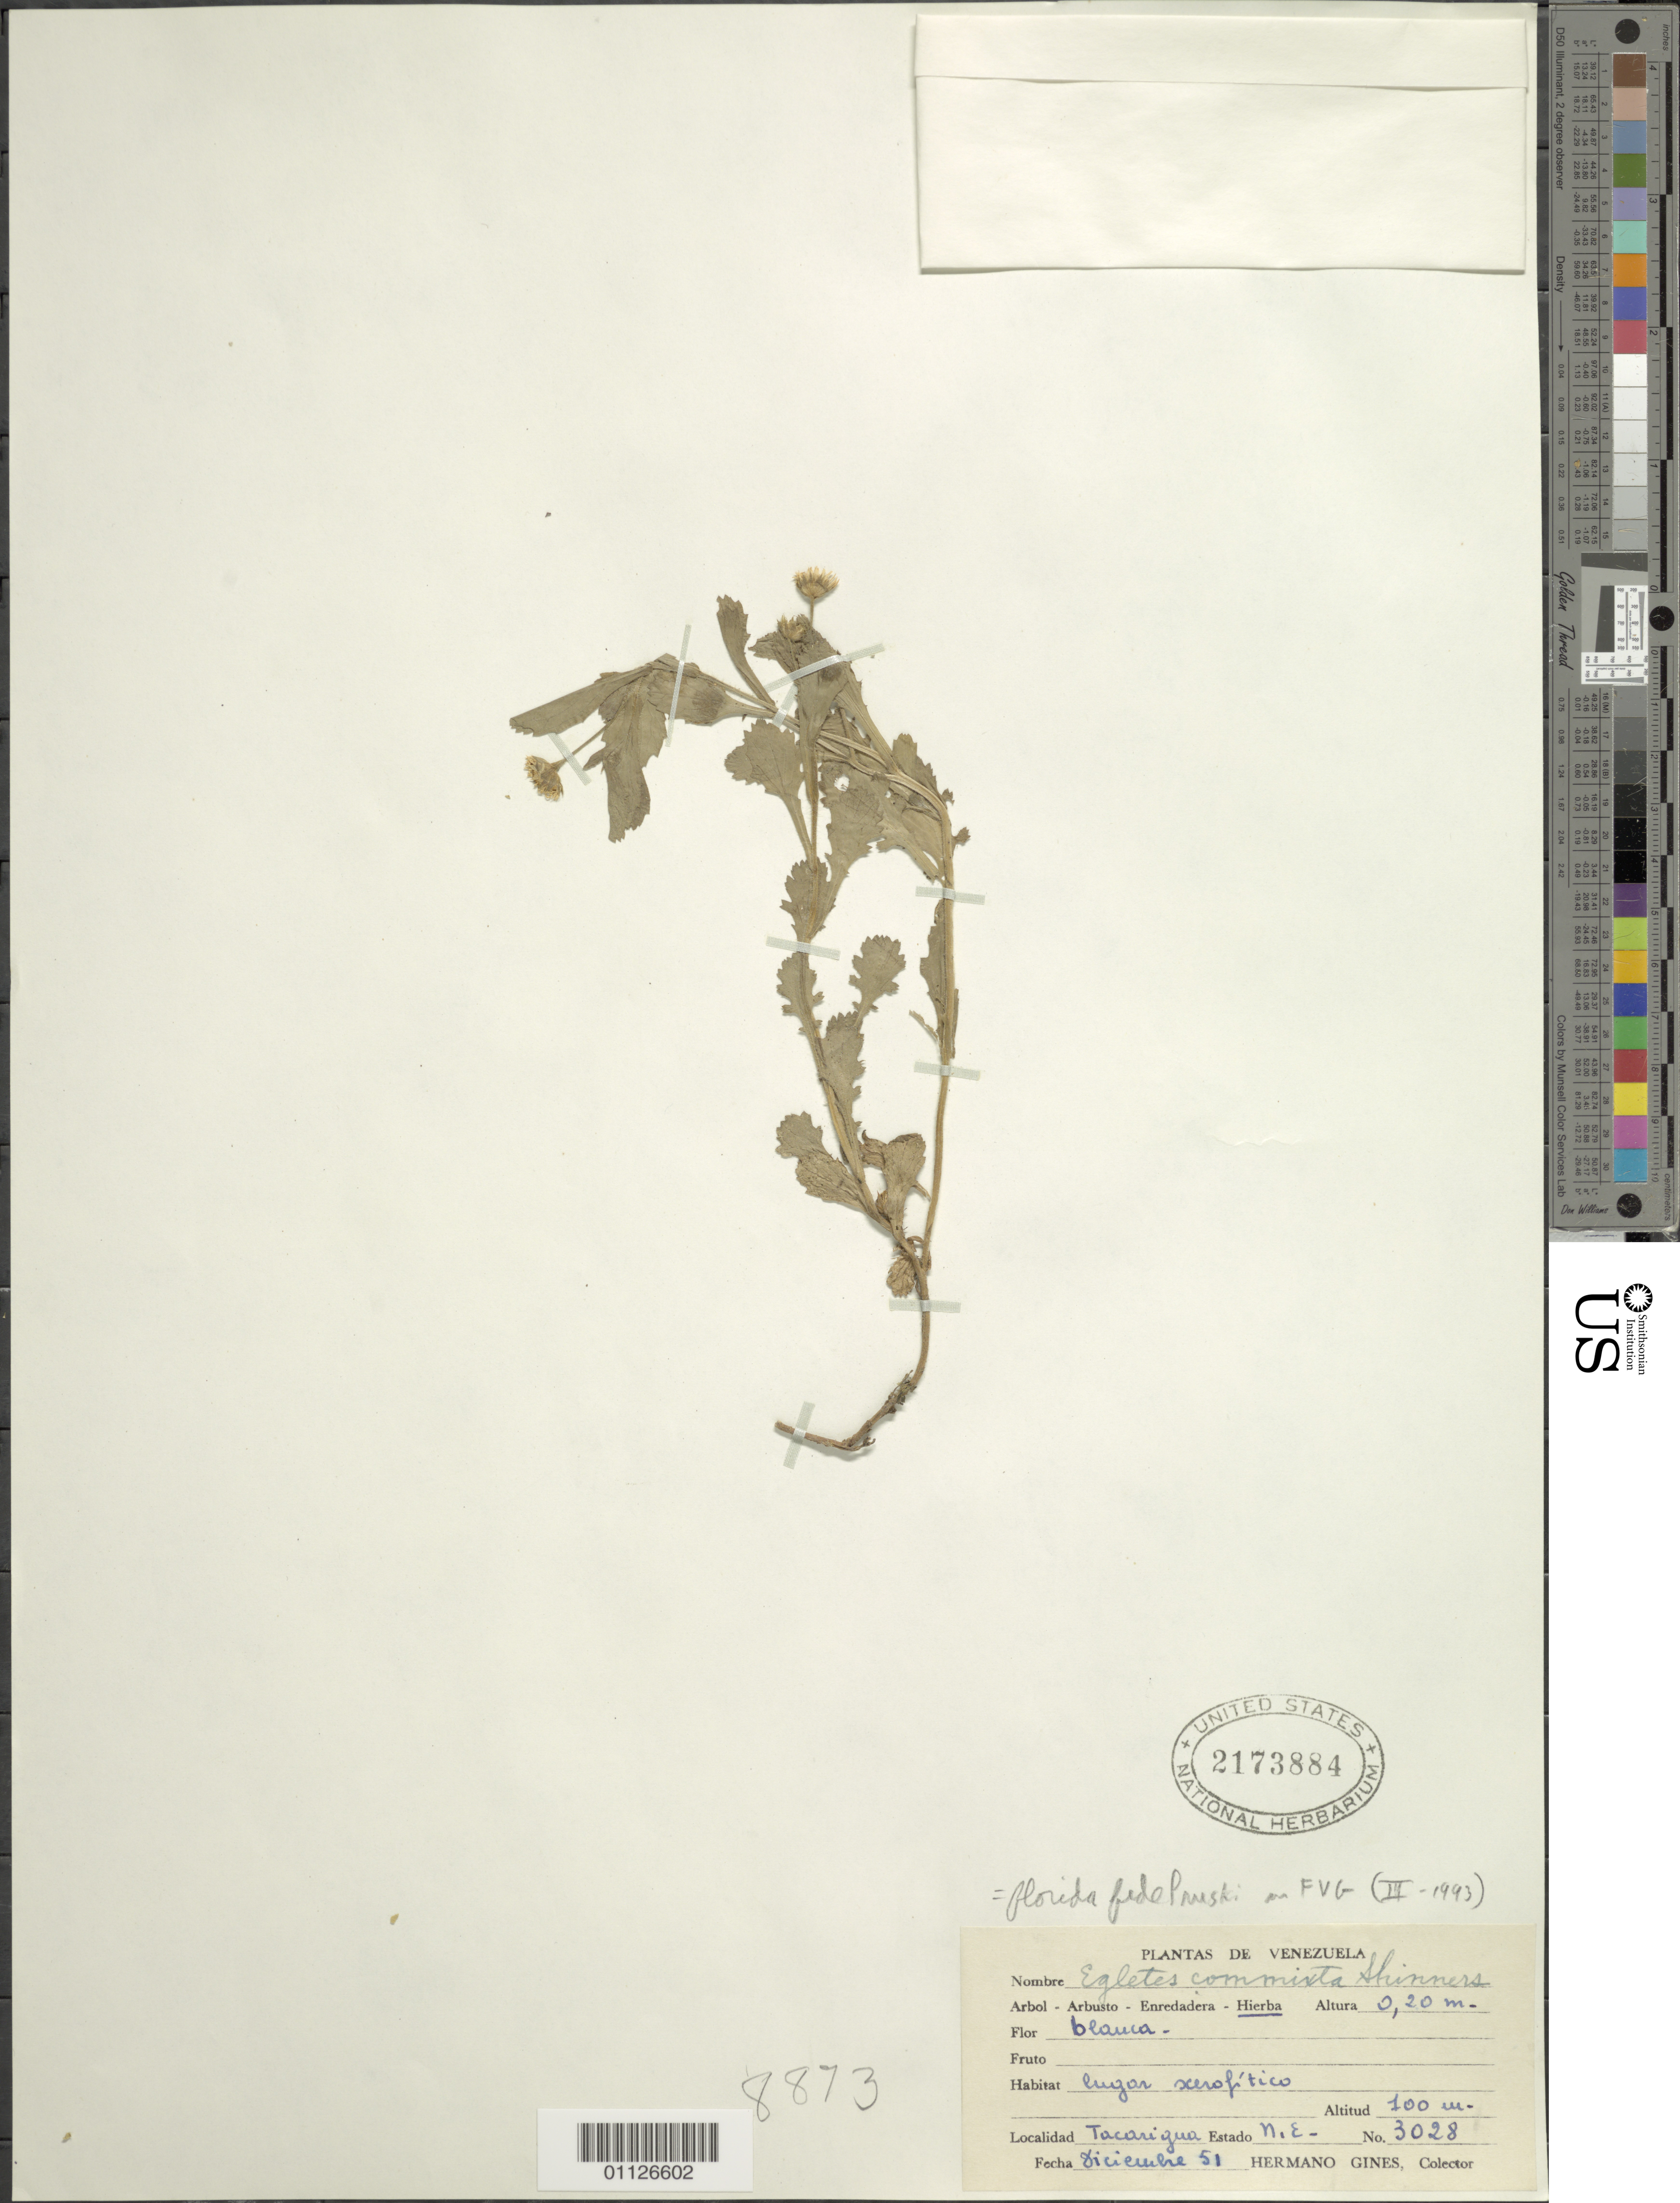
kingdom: Plantae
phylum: Tracheophyta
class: Magnoliopsida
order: Asterales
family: Asteraceae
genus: Egletes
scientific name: Egletes florida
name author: Shinners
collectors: Bro. Gines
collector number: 3028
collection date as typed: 01 Dec 1951 to 31 Dec 1951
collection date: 1951-12-01/1951-12-31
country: Venezuela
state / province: Nueva Esparta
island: Margarita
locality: Tacarigua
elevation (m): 100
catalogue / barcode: US 2173884